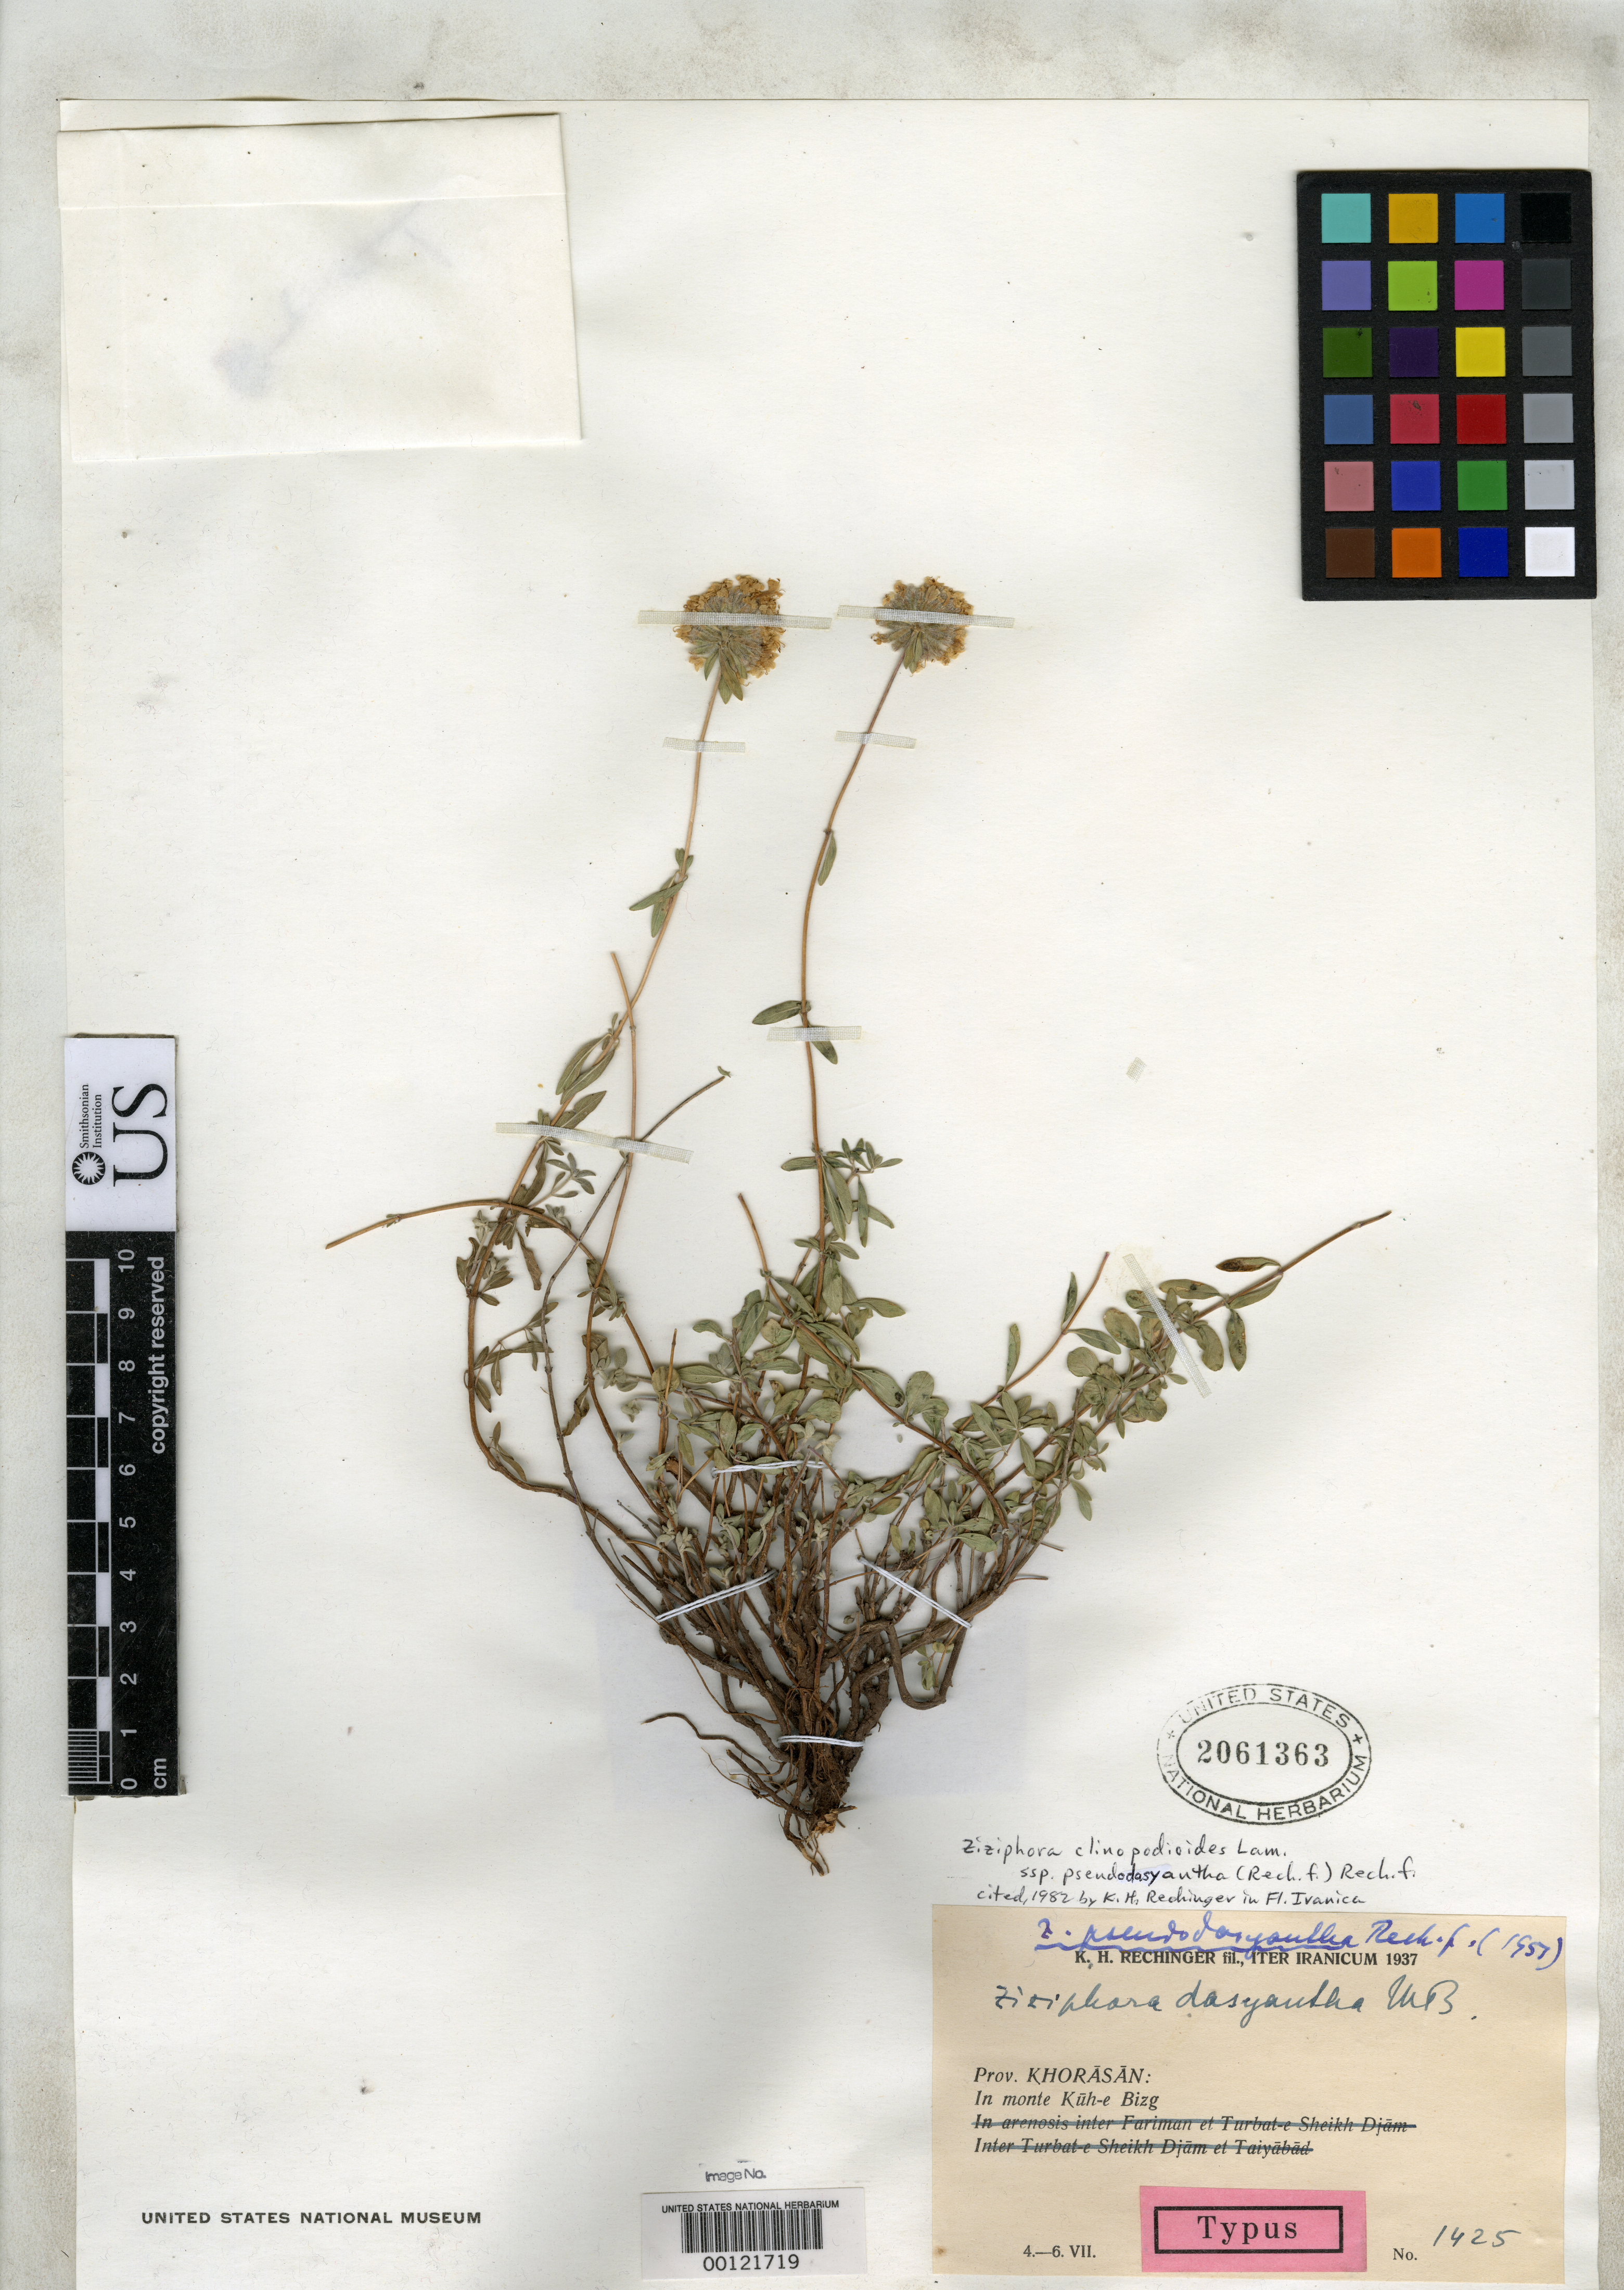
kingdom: Plantae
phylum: Tracheophyta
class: Magnoliopsida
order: Lamiales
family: Lamiaceae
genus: Ziziphora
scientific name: Ziziphora pseudodasyantha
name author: Rech. f.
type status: Isotype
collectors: K. H. Rechinger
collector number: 1425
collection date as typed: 04 Jul 1937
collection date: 1937-07-04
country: Iran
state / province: Khorasan [obsolete]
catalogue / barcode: US 2061363